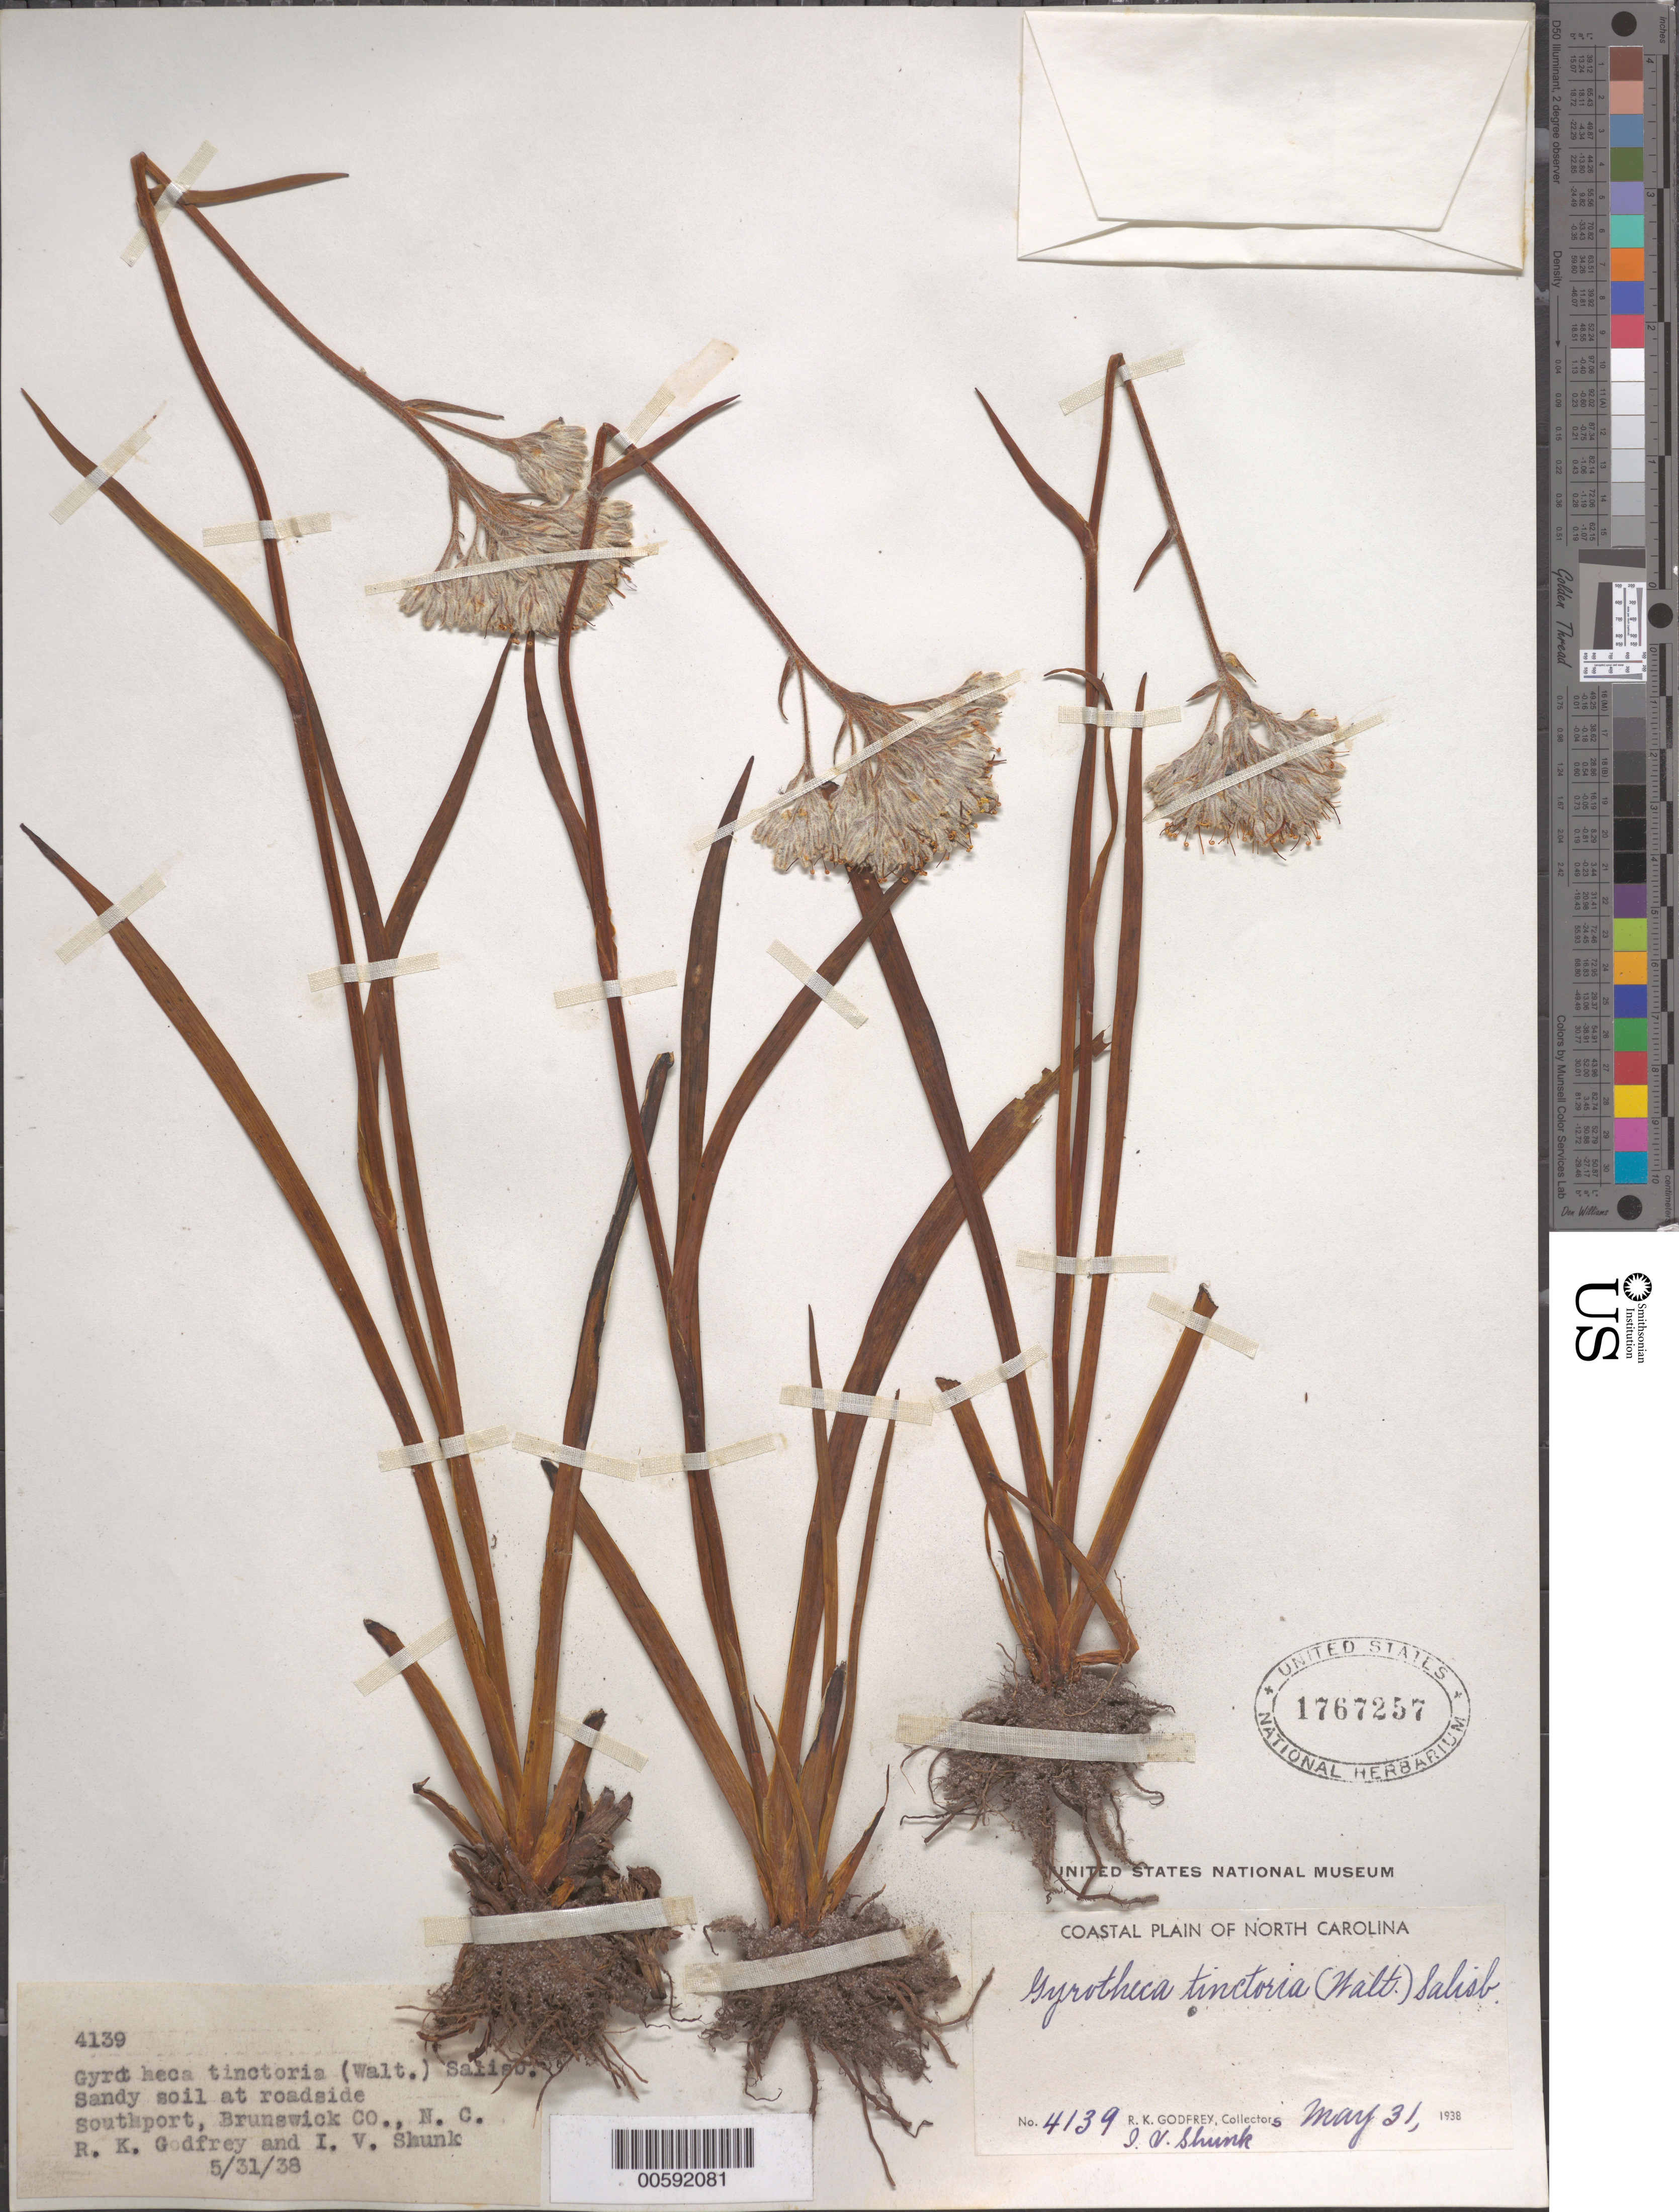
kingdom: Plantae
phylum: Tracheophyta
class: Liliopsida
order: Commelinales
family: Haemodoraceae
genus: Lachnanthes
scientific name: Lachnanthes tinctoria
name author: (Walter ex J.F. Gmel.) Elliott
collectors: R. K. Godfrey & I. Shunk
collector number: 4139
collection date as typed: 31 May 1938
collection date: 1938-05-31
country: United States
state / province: North Carolina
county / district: Brunswick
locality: Southport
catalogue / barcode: US 1767257